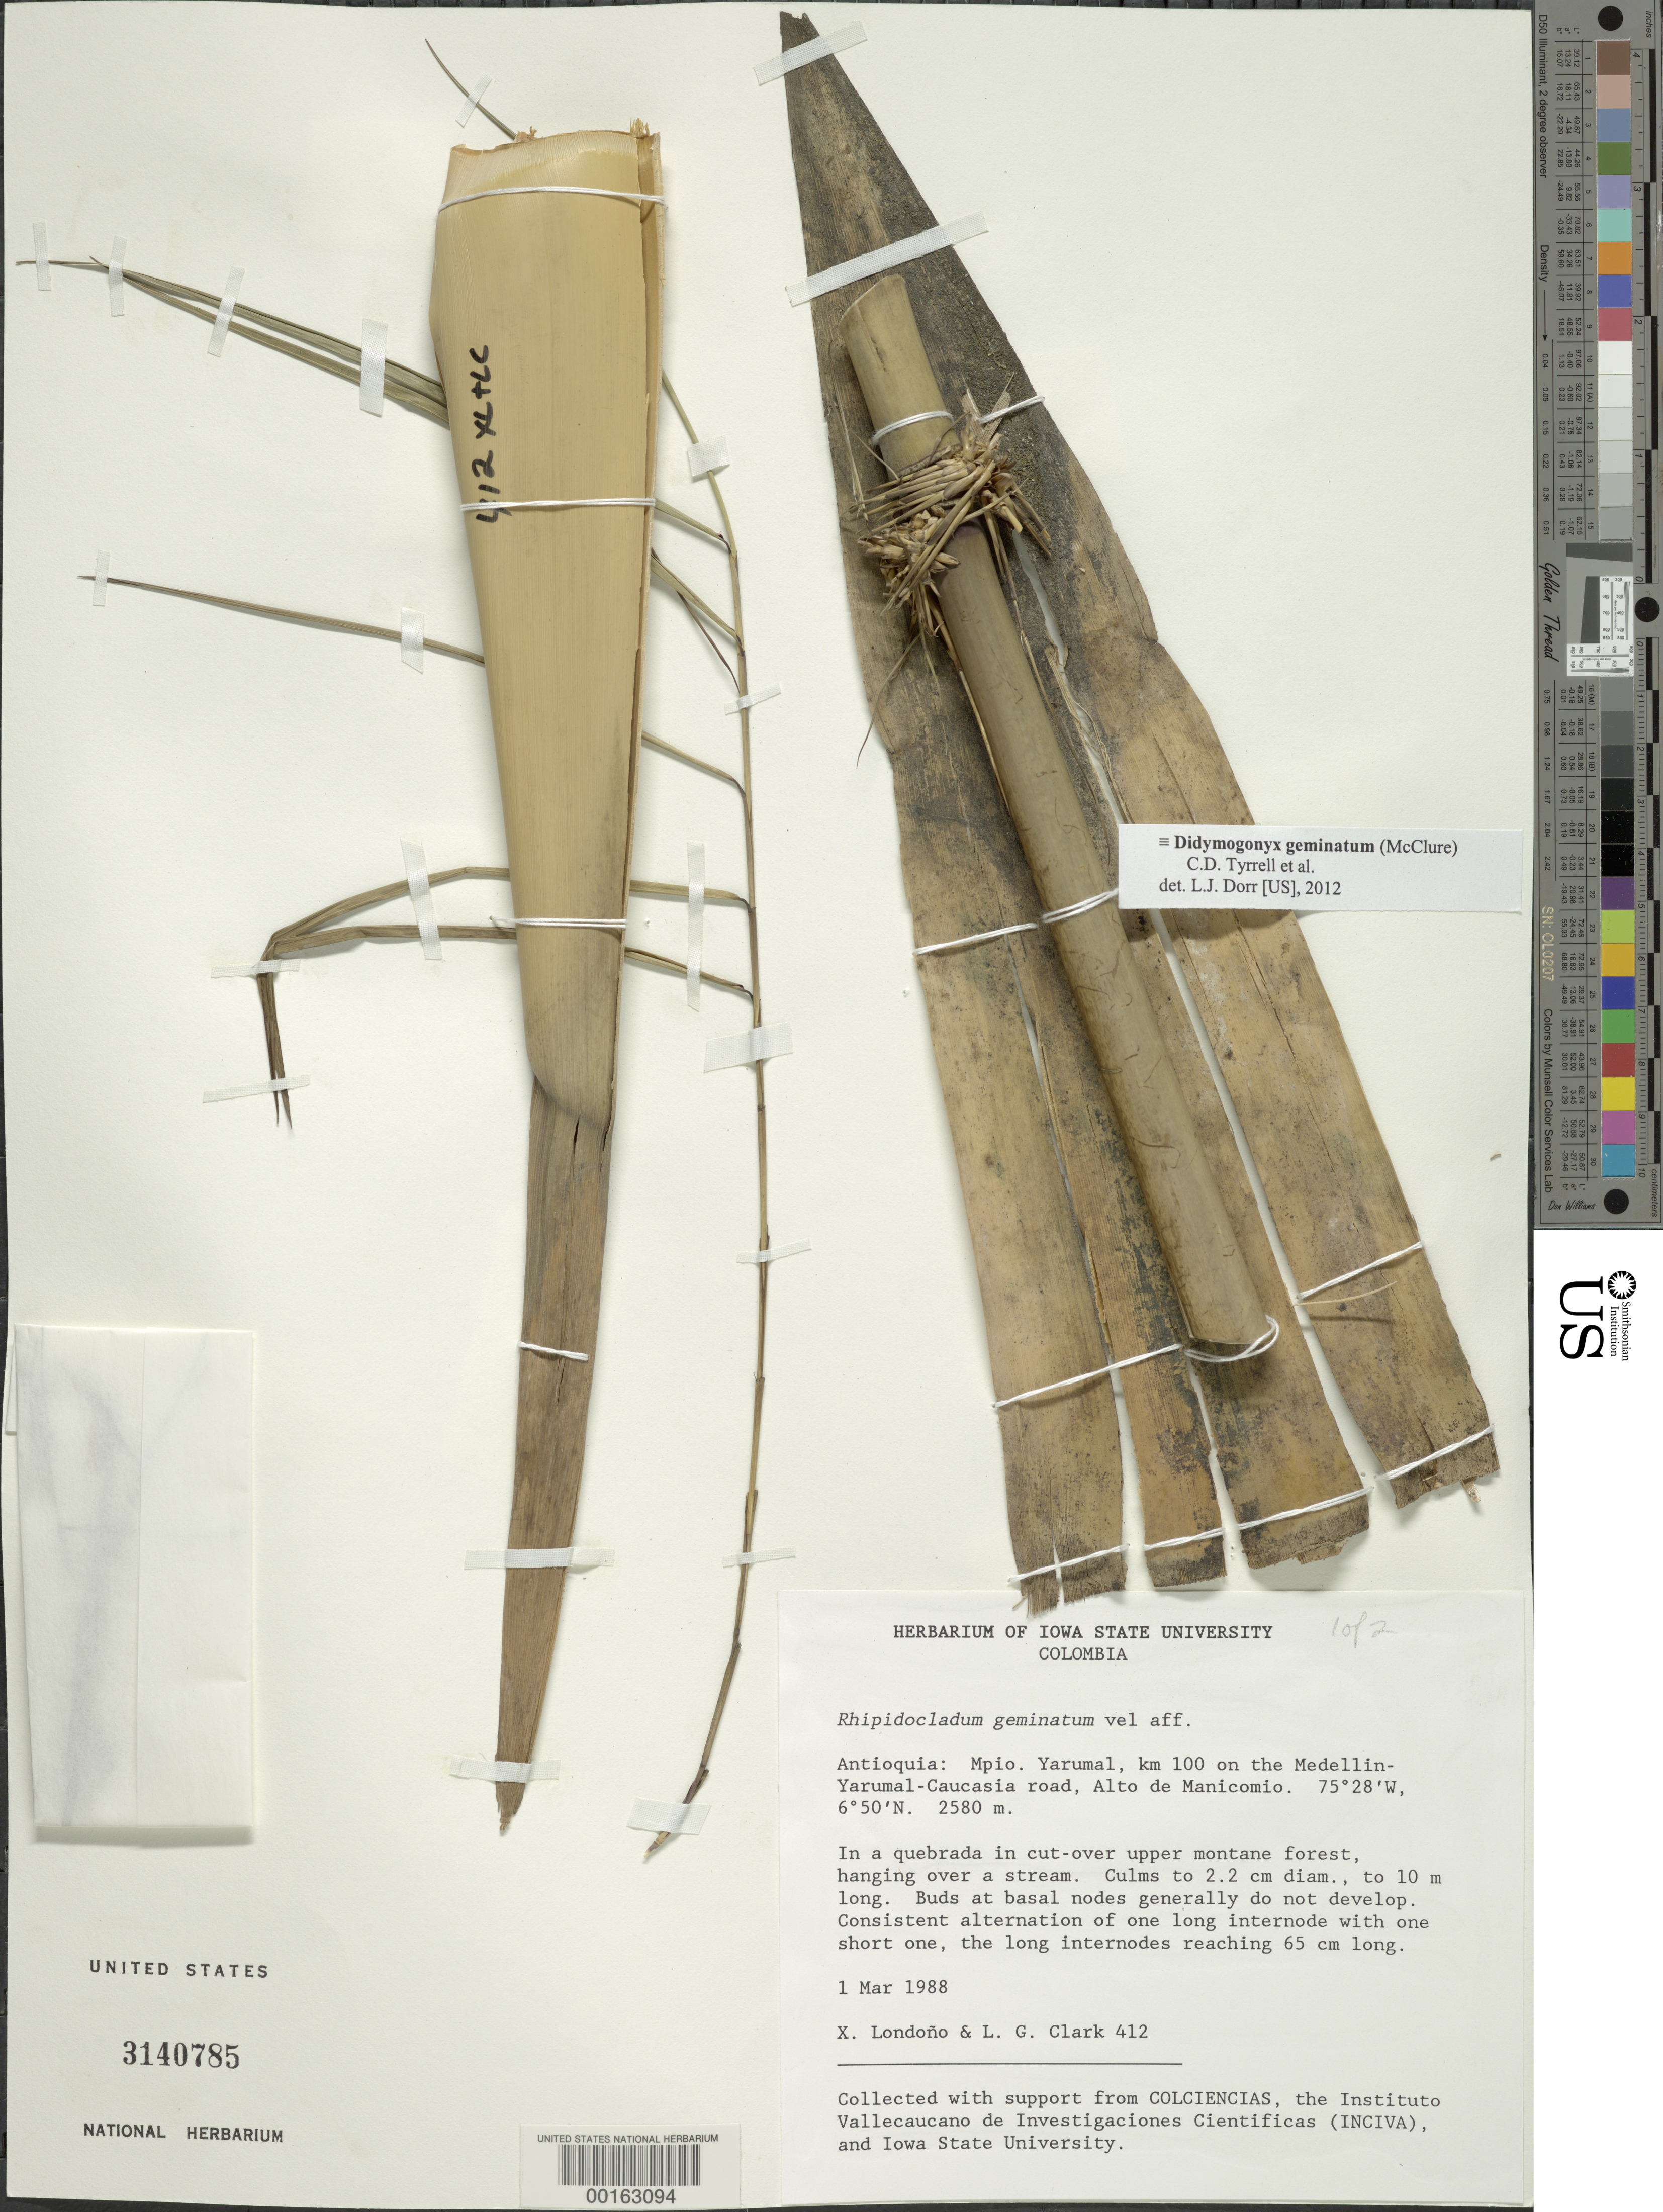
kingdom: Plantae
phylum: Tracheophyta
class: Liliopsida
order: Poales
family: Poaceae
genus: Rhipidocladum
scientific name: Rhipidocladum geminatum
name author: (McClure) McClure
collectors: X. Londoño & L. G. Clark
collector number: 412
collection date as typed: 01 Mar 1988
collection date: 1988-03-01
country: Colombia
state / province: Antioquia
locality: Yarumal, km 100 on the Medellin-Yarumal-Caucasia road, Alto de Manicomio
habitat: In a quebrada in cut-over upper montane forest, hanging over a stream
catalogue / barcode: US 3140785